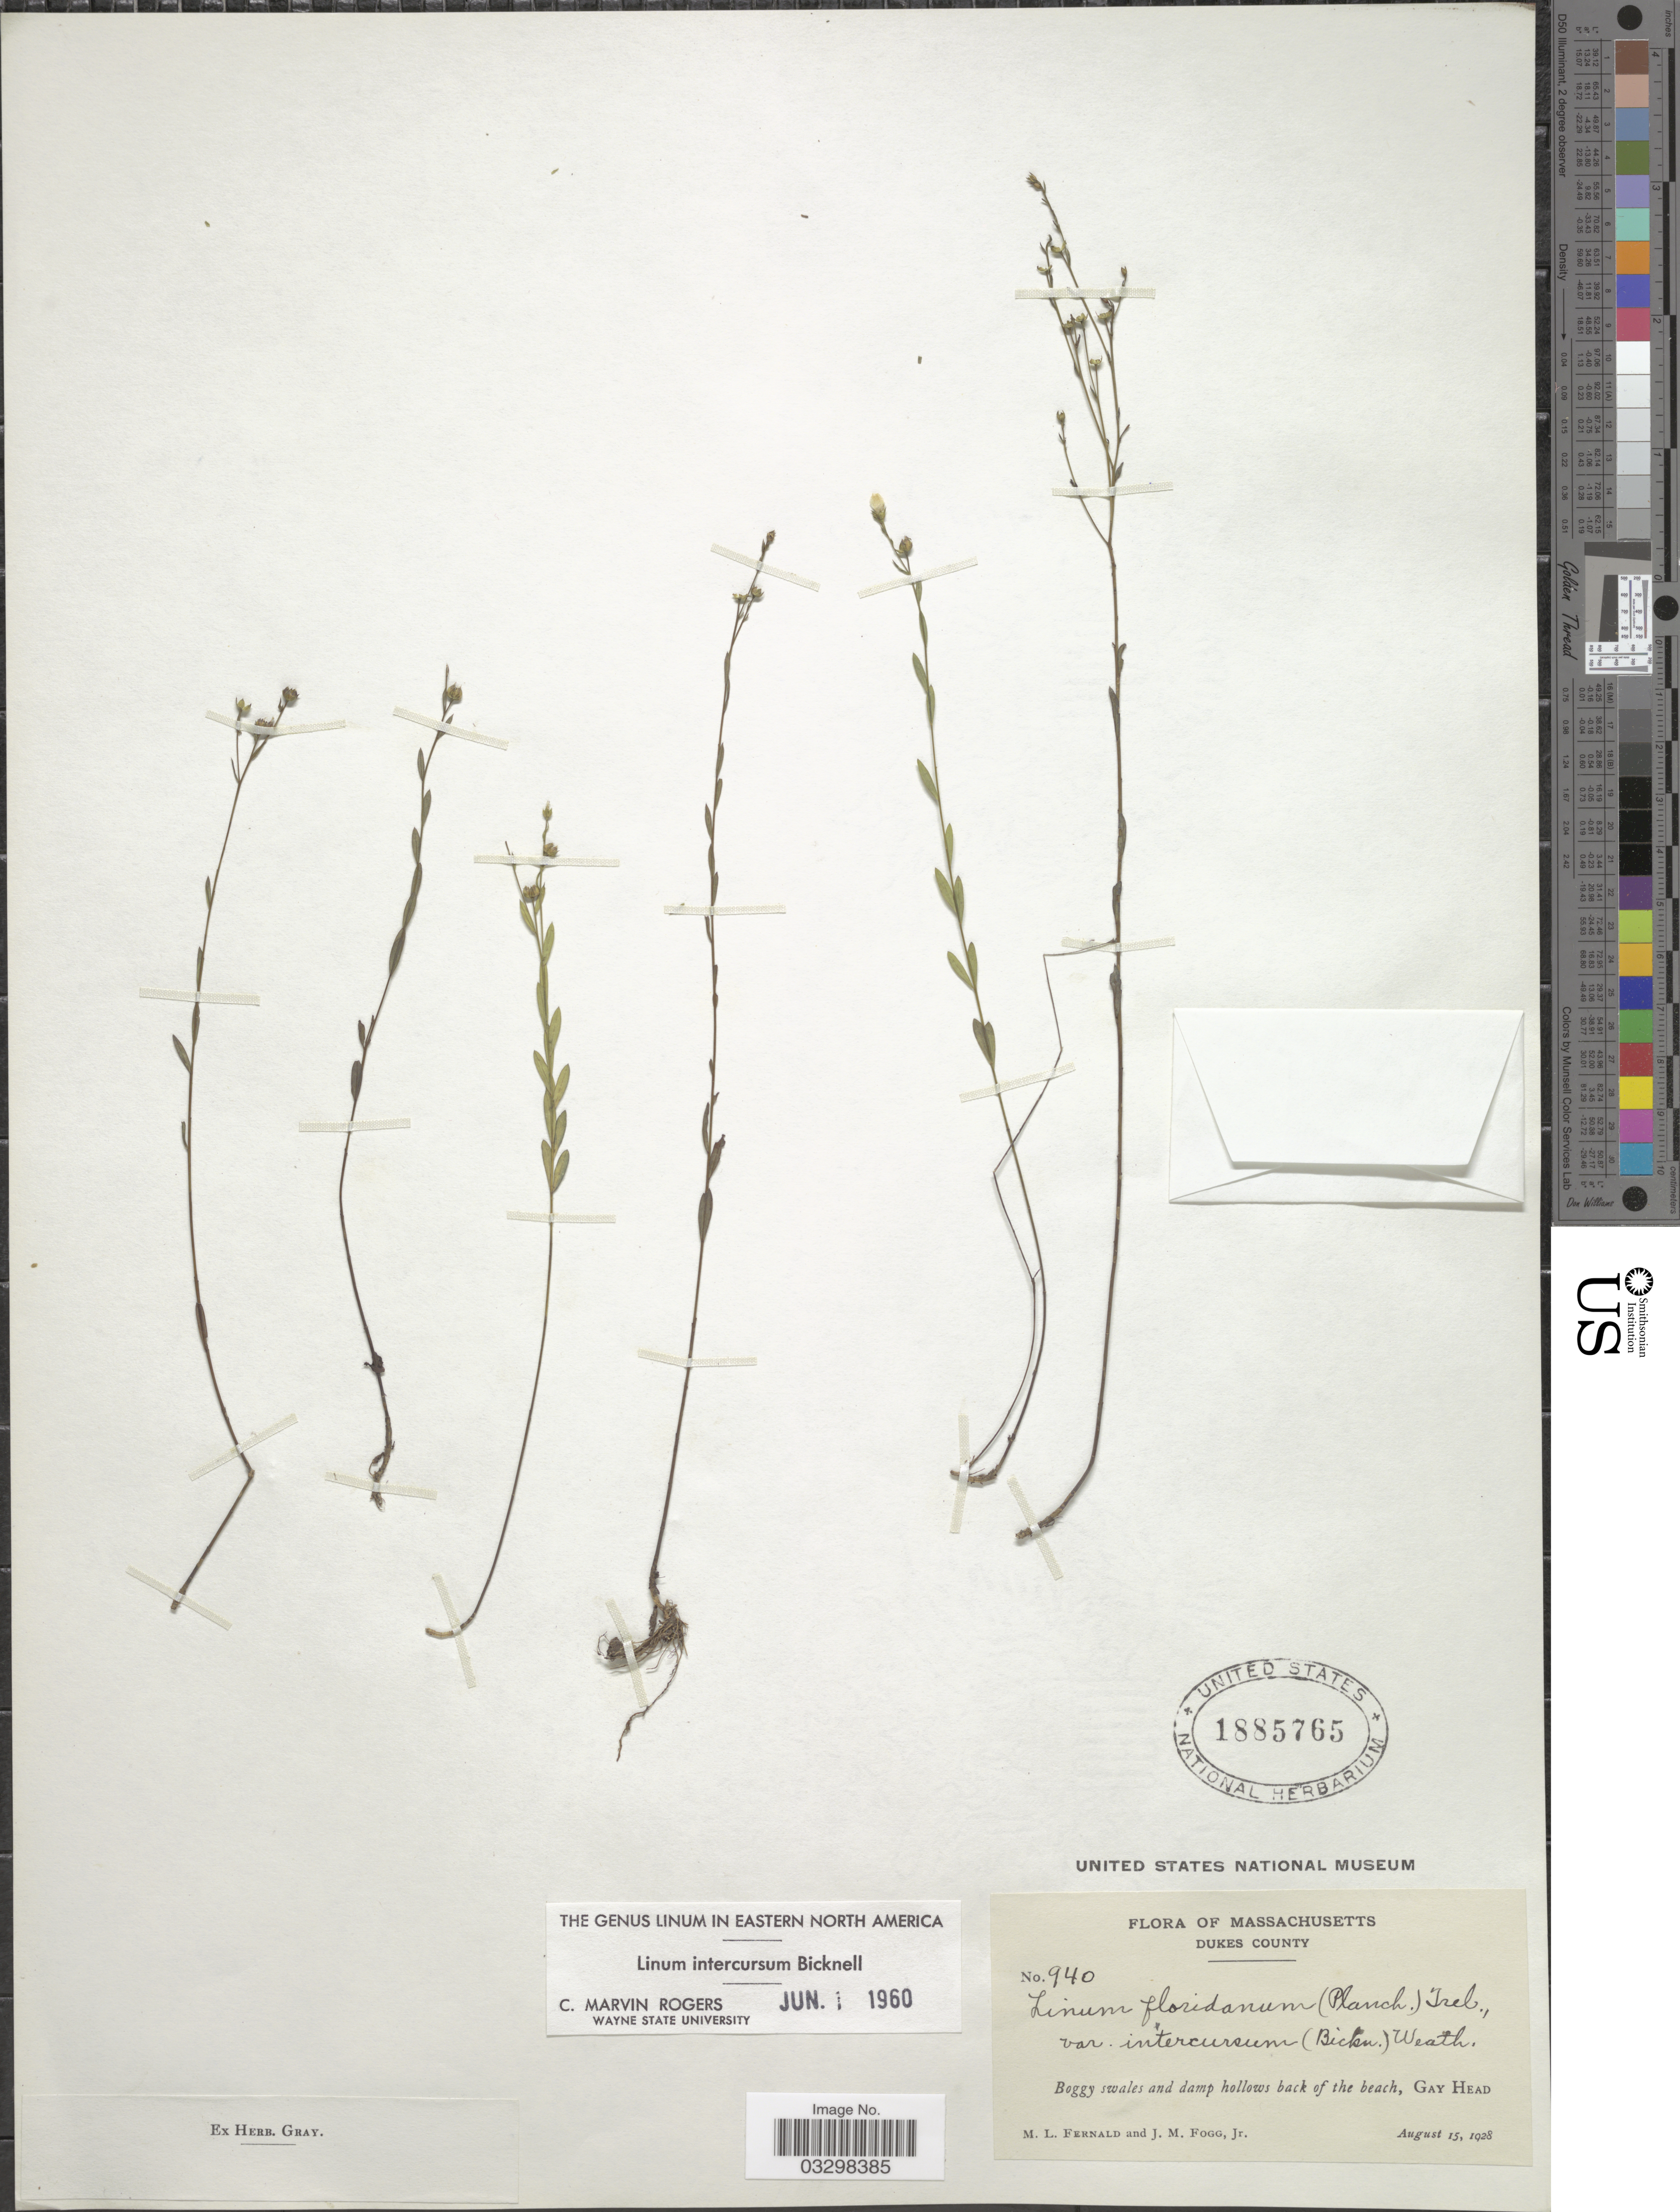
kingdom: Plantae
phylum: Tracheophyta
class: Magnoliopsida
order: Malpighiales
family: Linaceae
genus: Linum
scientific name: Linum intercursum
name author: E.P. Bicknell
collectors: M. L. Fernald & J. Fogg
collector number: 940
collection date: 1928-08-15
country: United States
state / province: Massachusetts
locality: Dukes County. Boggy swales and damp hollows back of the beach, Gay Head.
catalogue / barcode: US 1885765